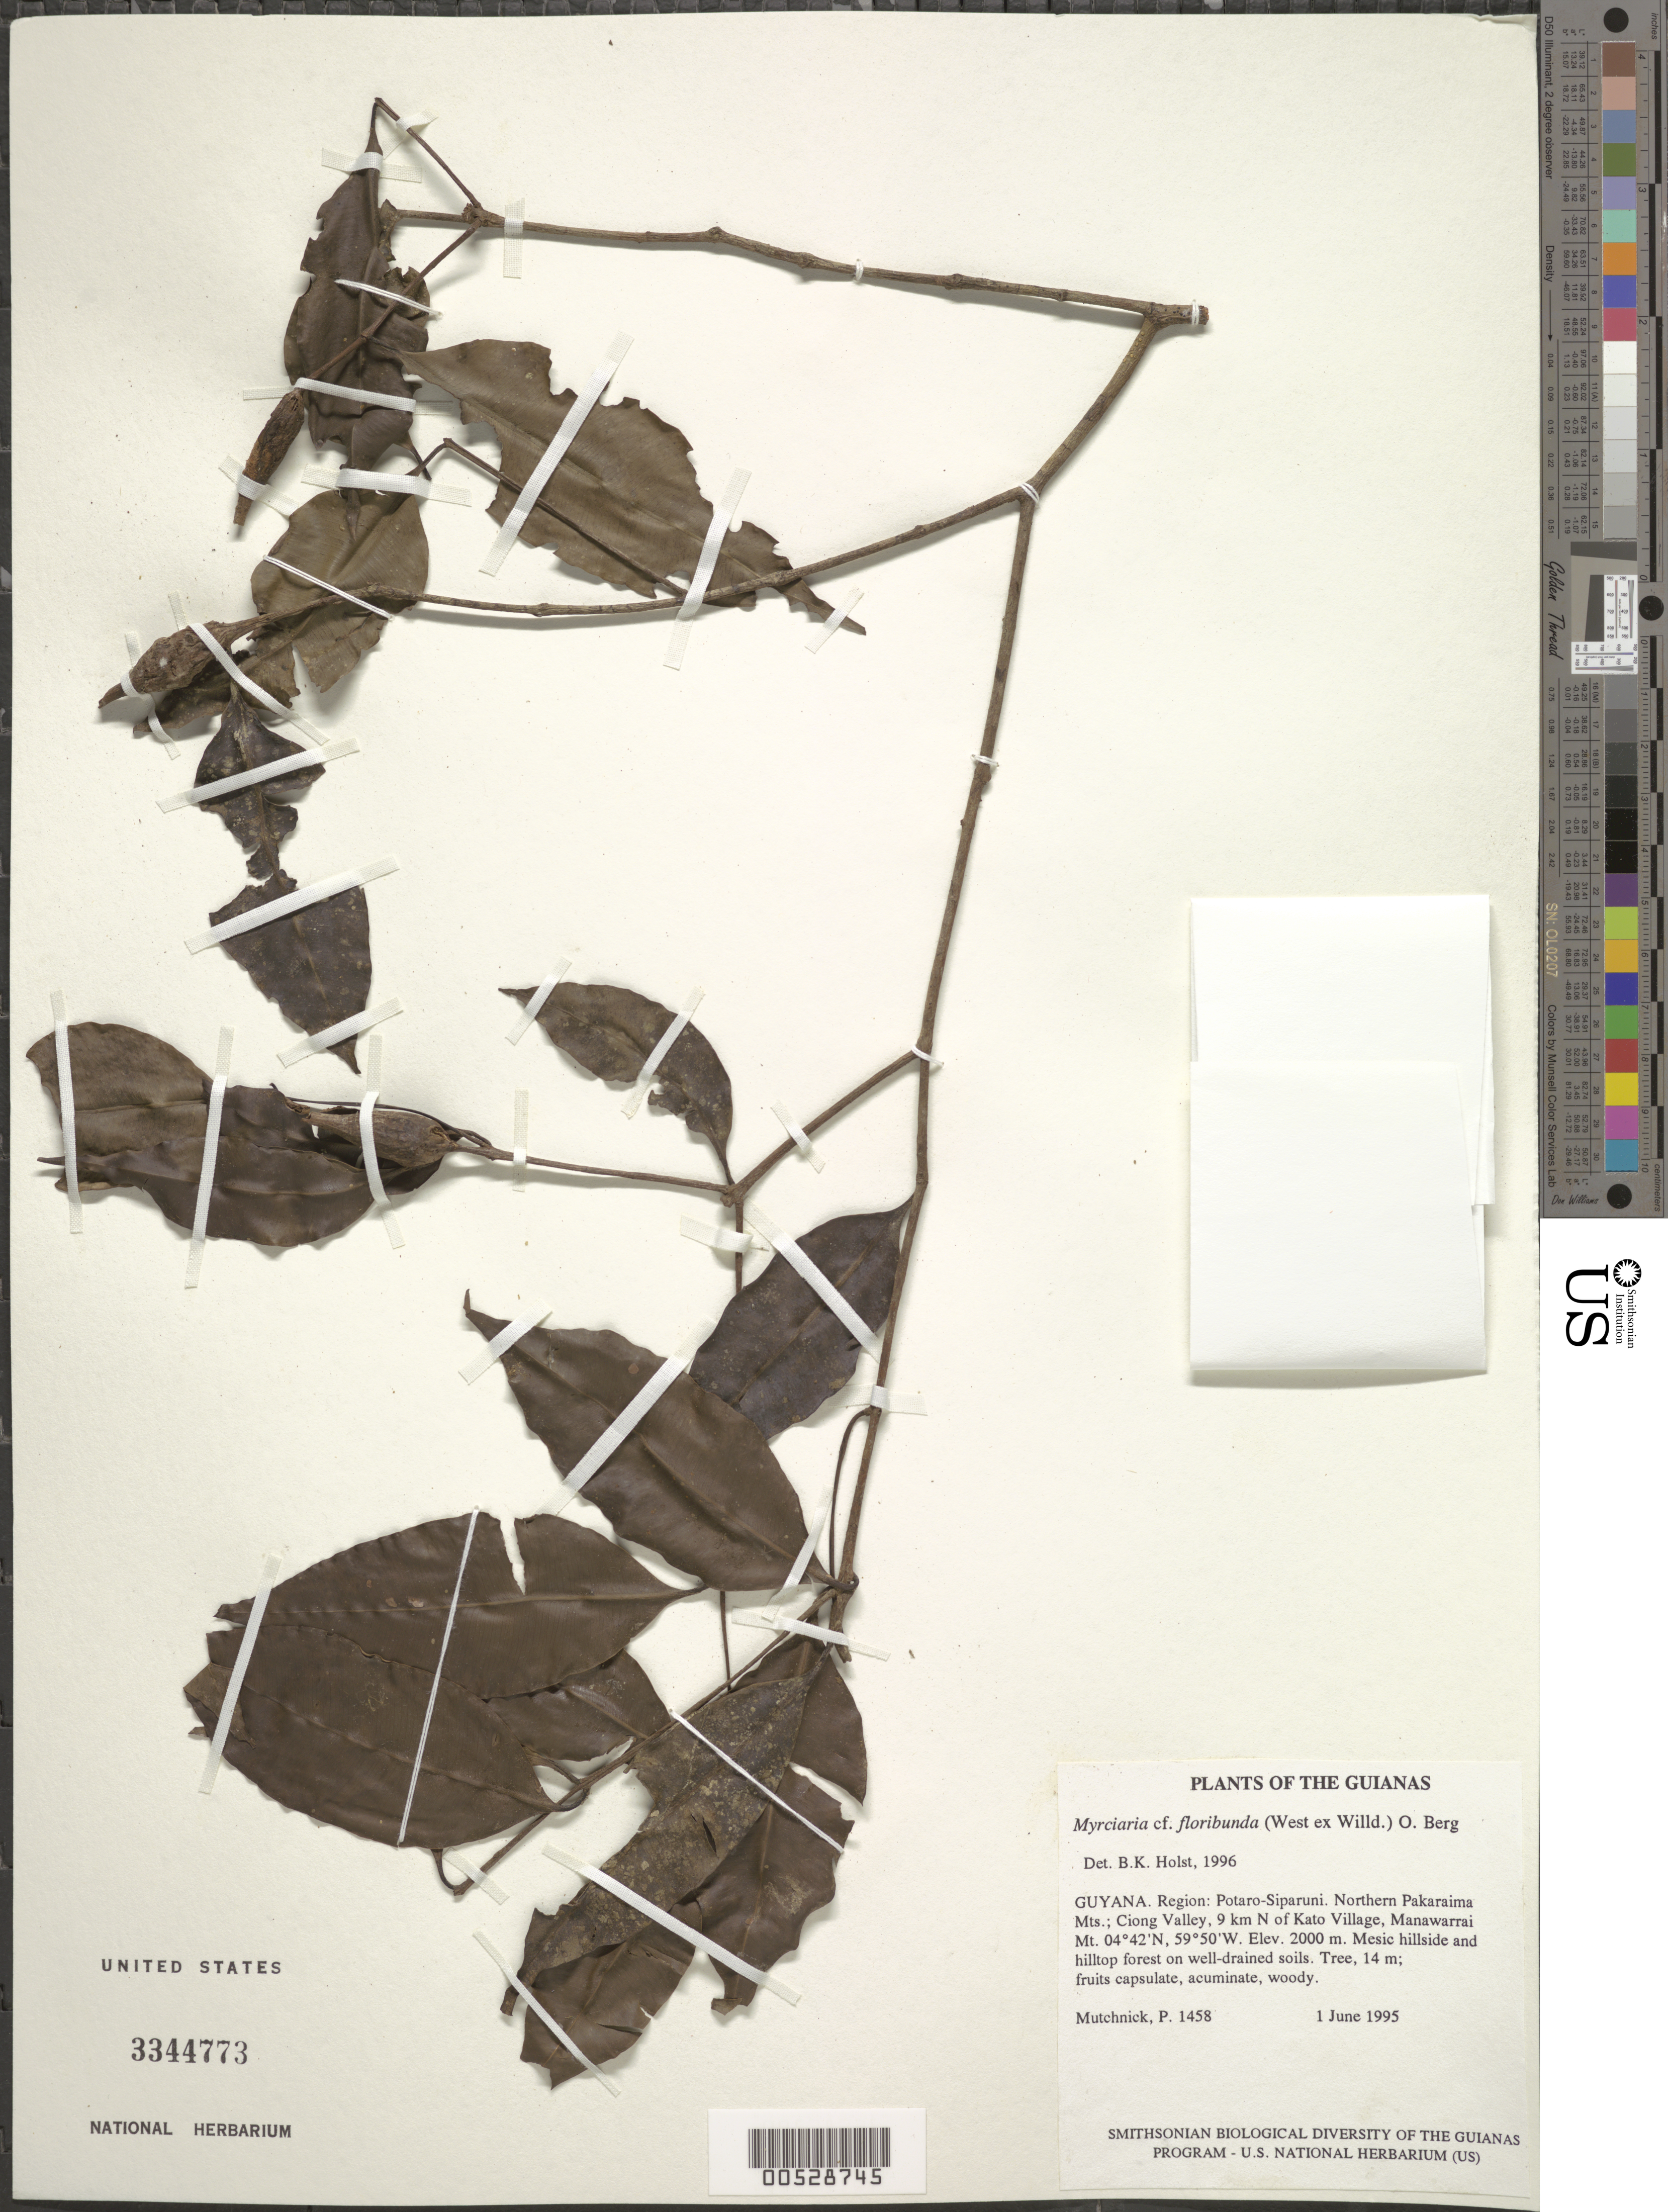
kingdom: Plantae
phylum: Tracheophyta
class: Magnoliopsida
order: Myrtales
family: Myrtaceae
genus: Myrciaria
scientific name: Myrciaria floribunda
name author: (H. West ex Willd.) O. Berg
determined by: Holst, Bruce K.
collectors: P. Mutchnick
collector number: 1458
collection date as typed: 1 June 1995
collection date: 1995-06-01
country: Guyana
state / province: Potaro-Siparuni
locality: Northern Pakaraima Mts.; Ciong Valley, 9 km N of Kato Village, Manawarrai Mt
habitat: Mesic hillside and hilltop forest on well-drained soils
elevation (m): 2000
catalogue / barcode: US 3344773